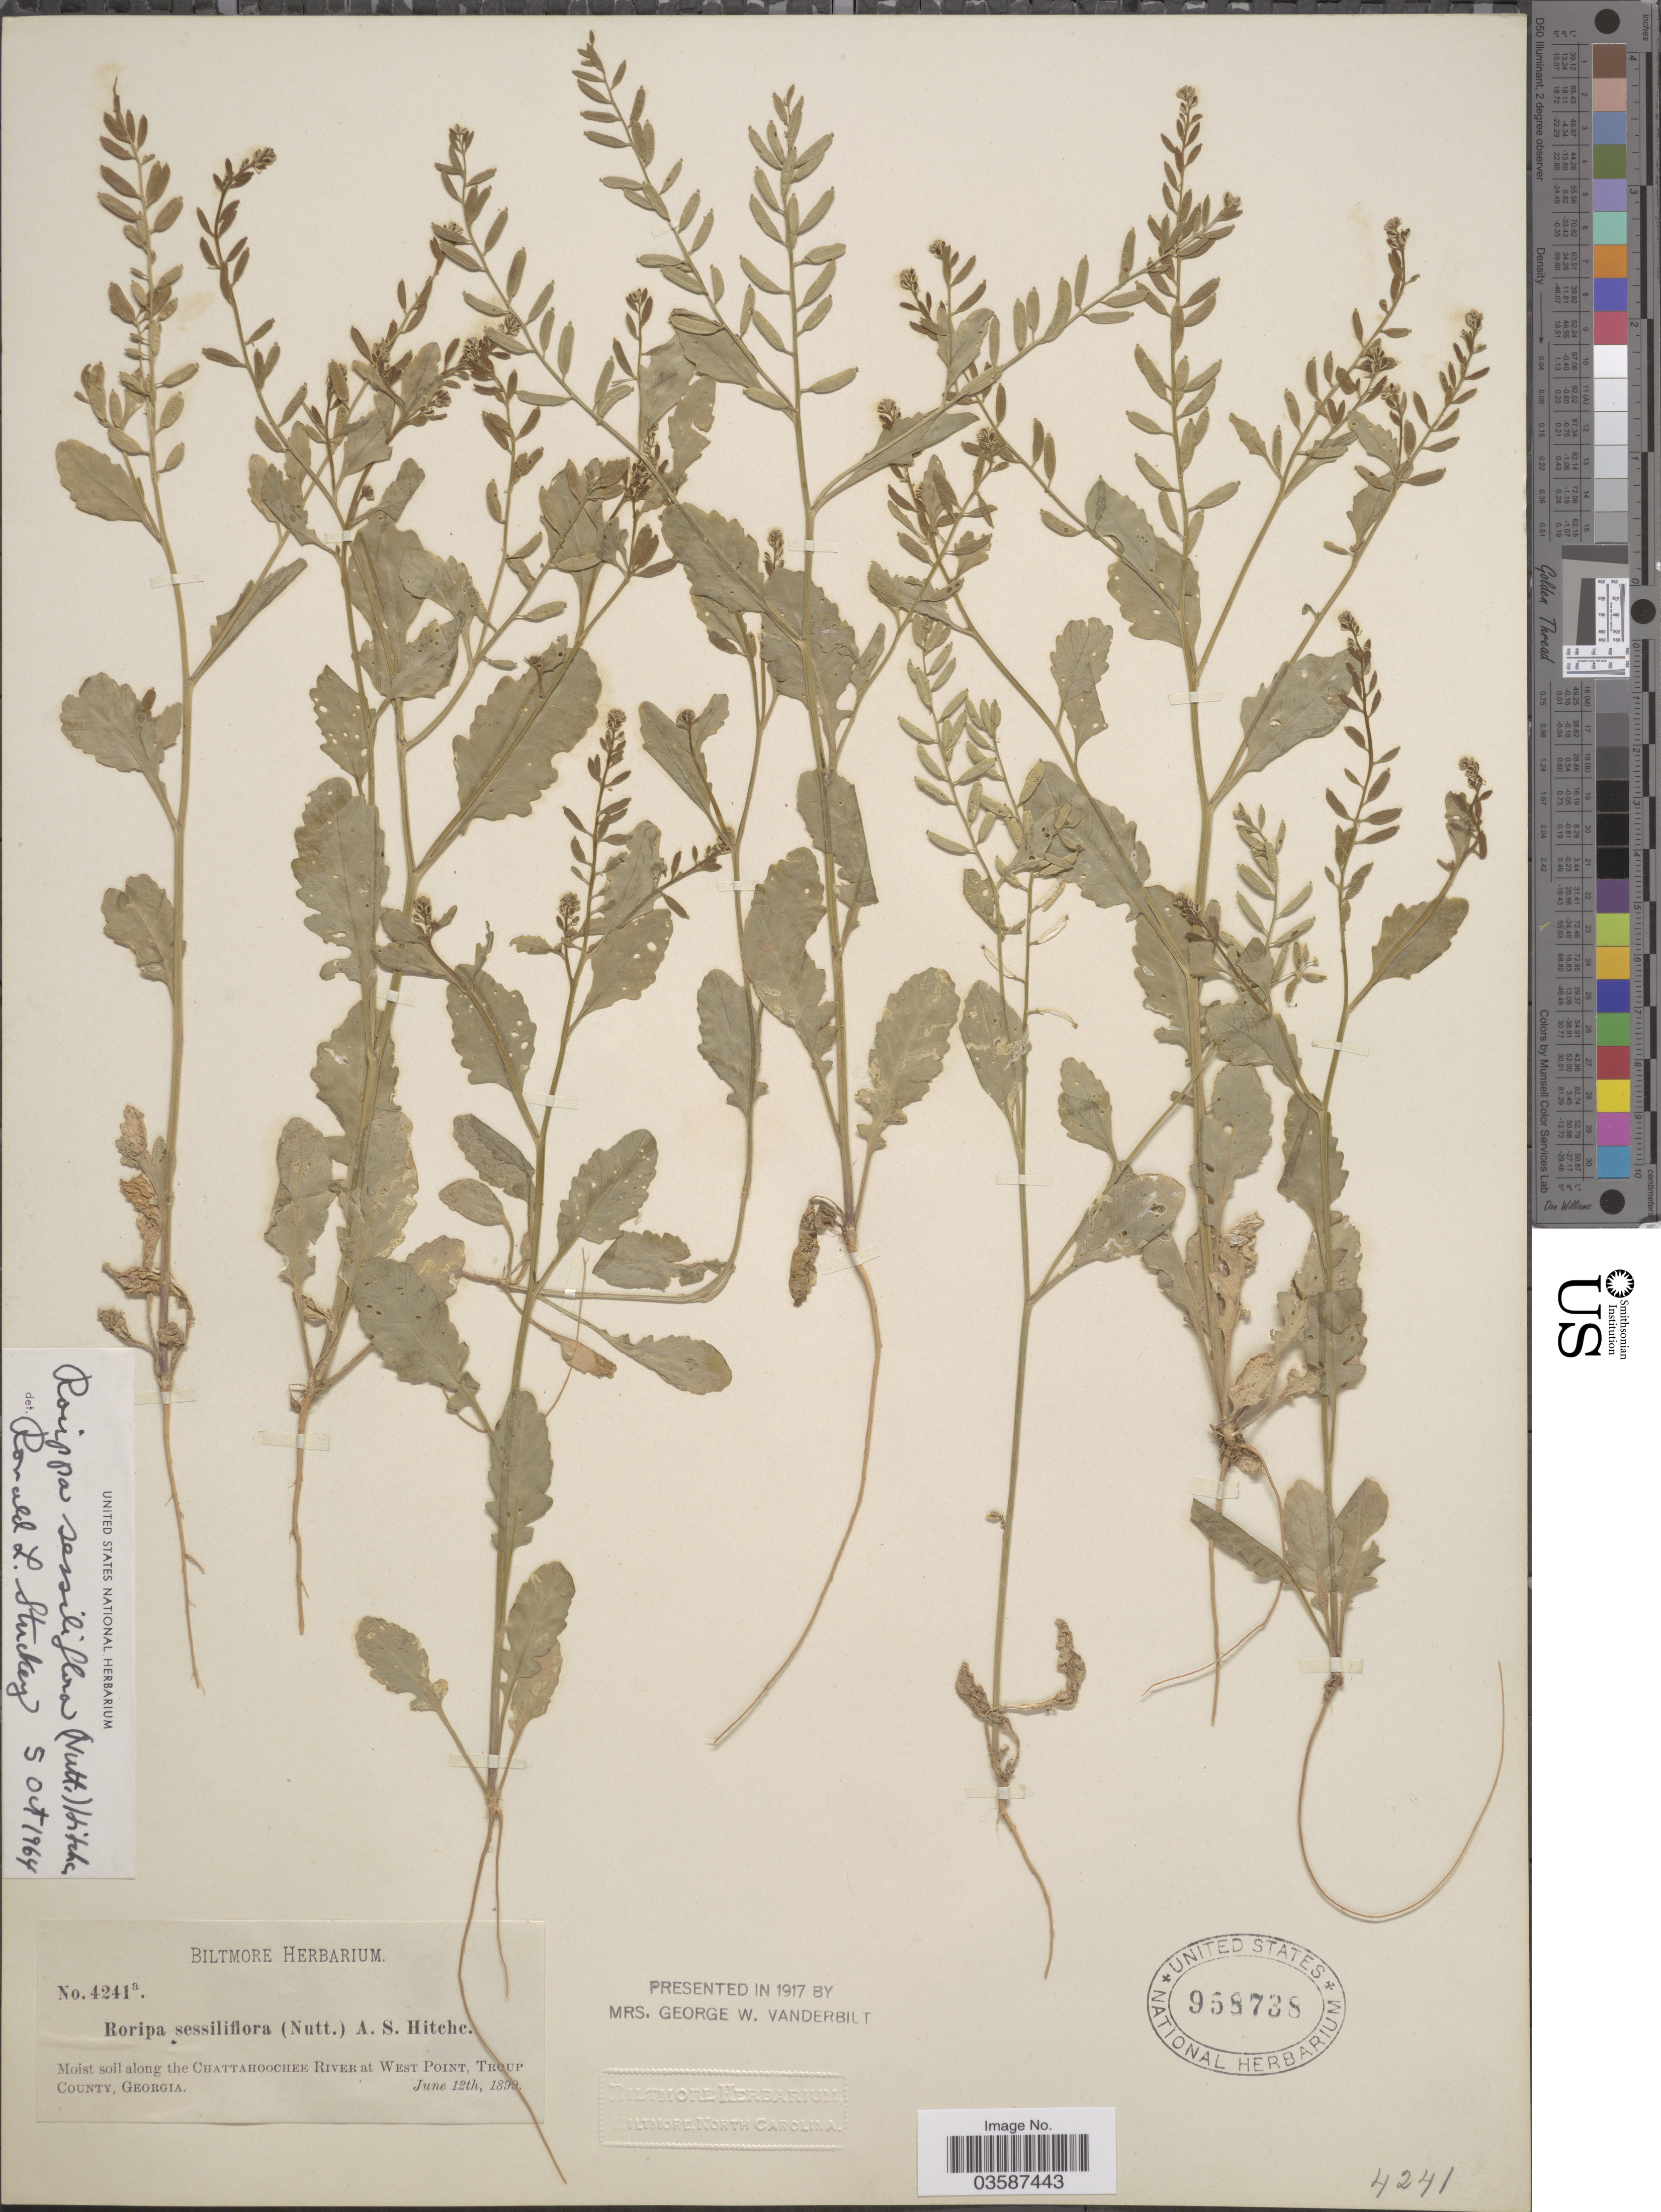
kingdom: Plantae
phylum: Tracheophyta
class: Magnoliopsida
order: Brassicales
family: Brassicaceae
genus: Rorippa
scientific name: Rorippa sessiliflora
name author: (Nutt.) Hitchc.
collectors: ex herb. Biltmore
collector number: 4241a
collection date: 1899-06-12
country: United States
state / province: Georgia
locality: Moist soil along the Chattahoochee River at West Point, Troup County.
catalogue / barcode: US 958738